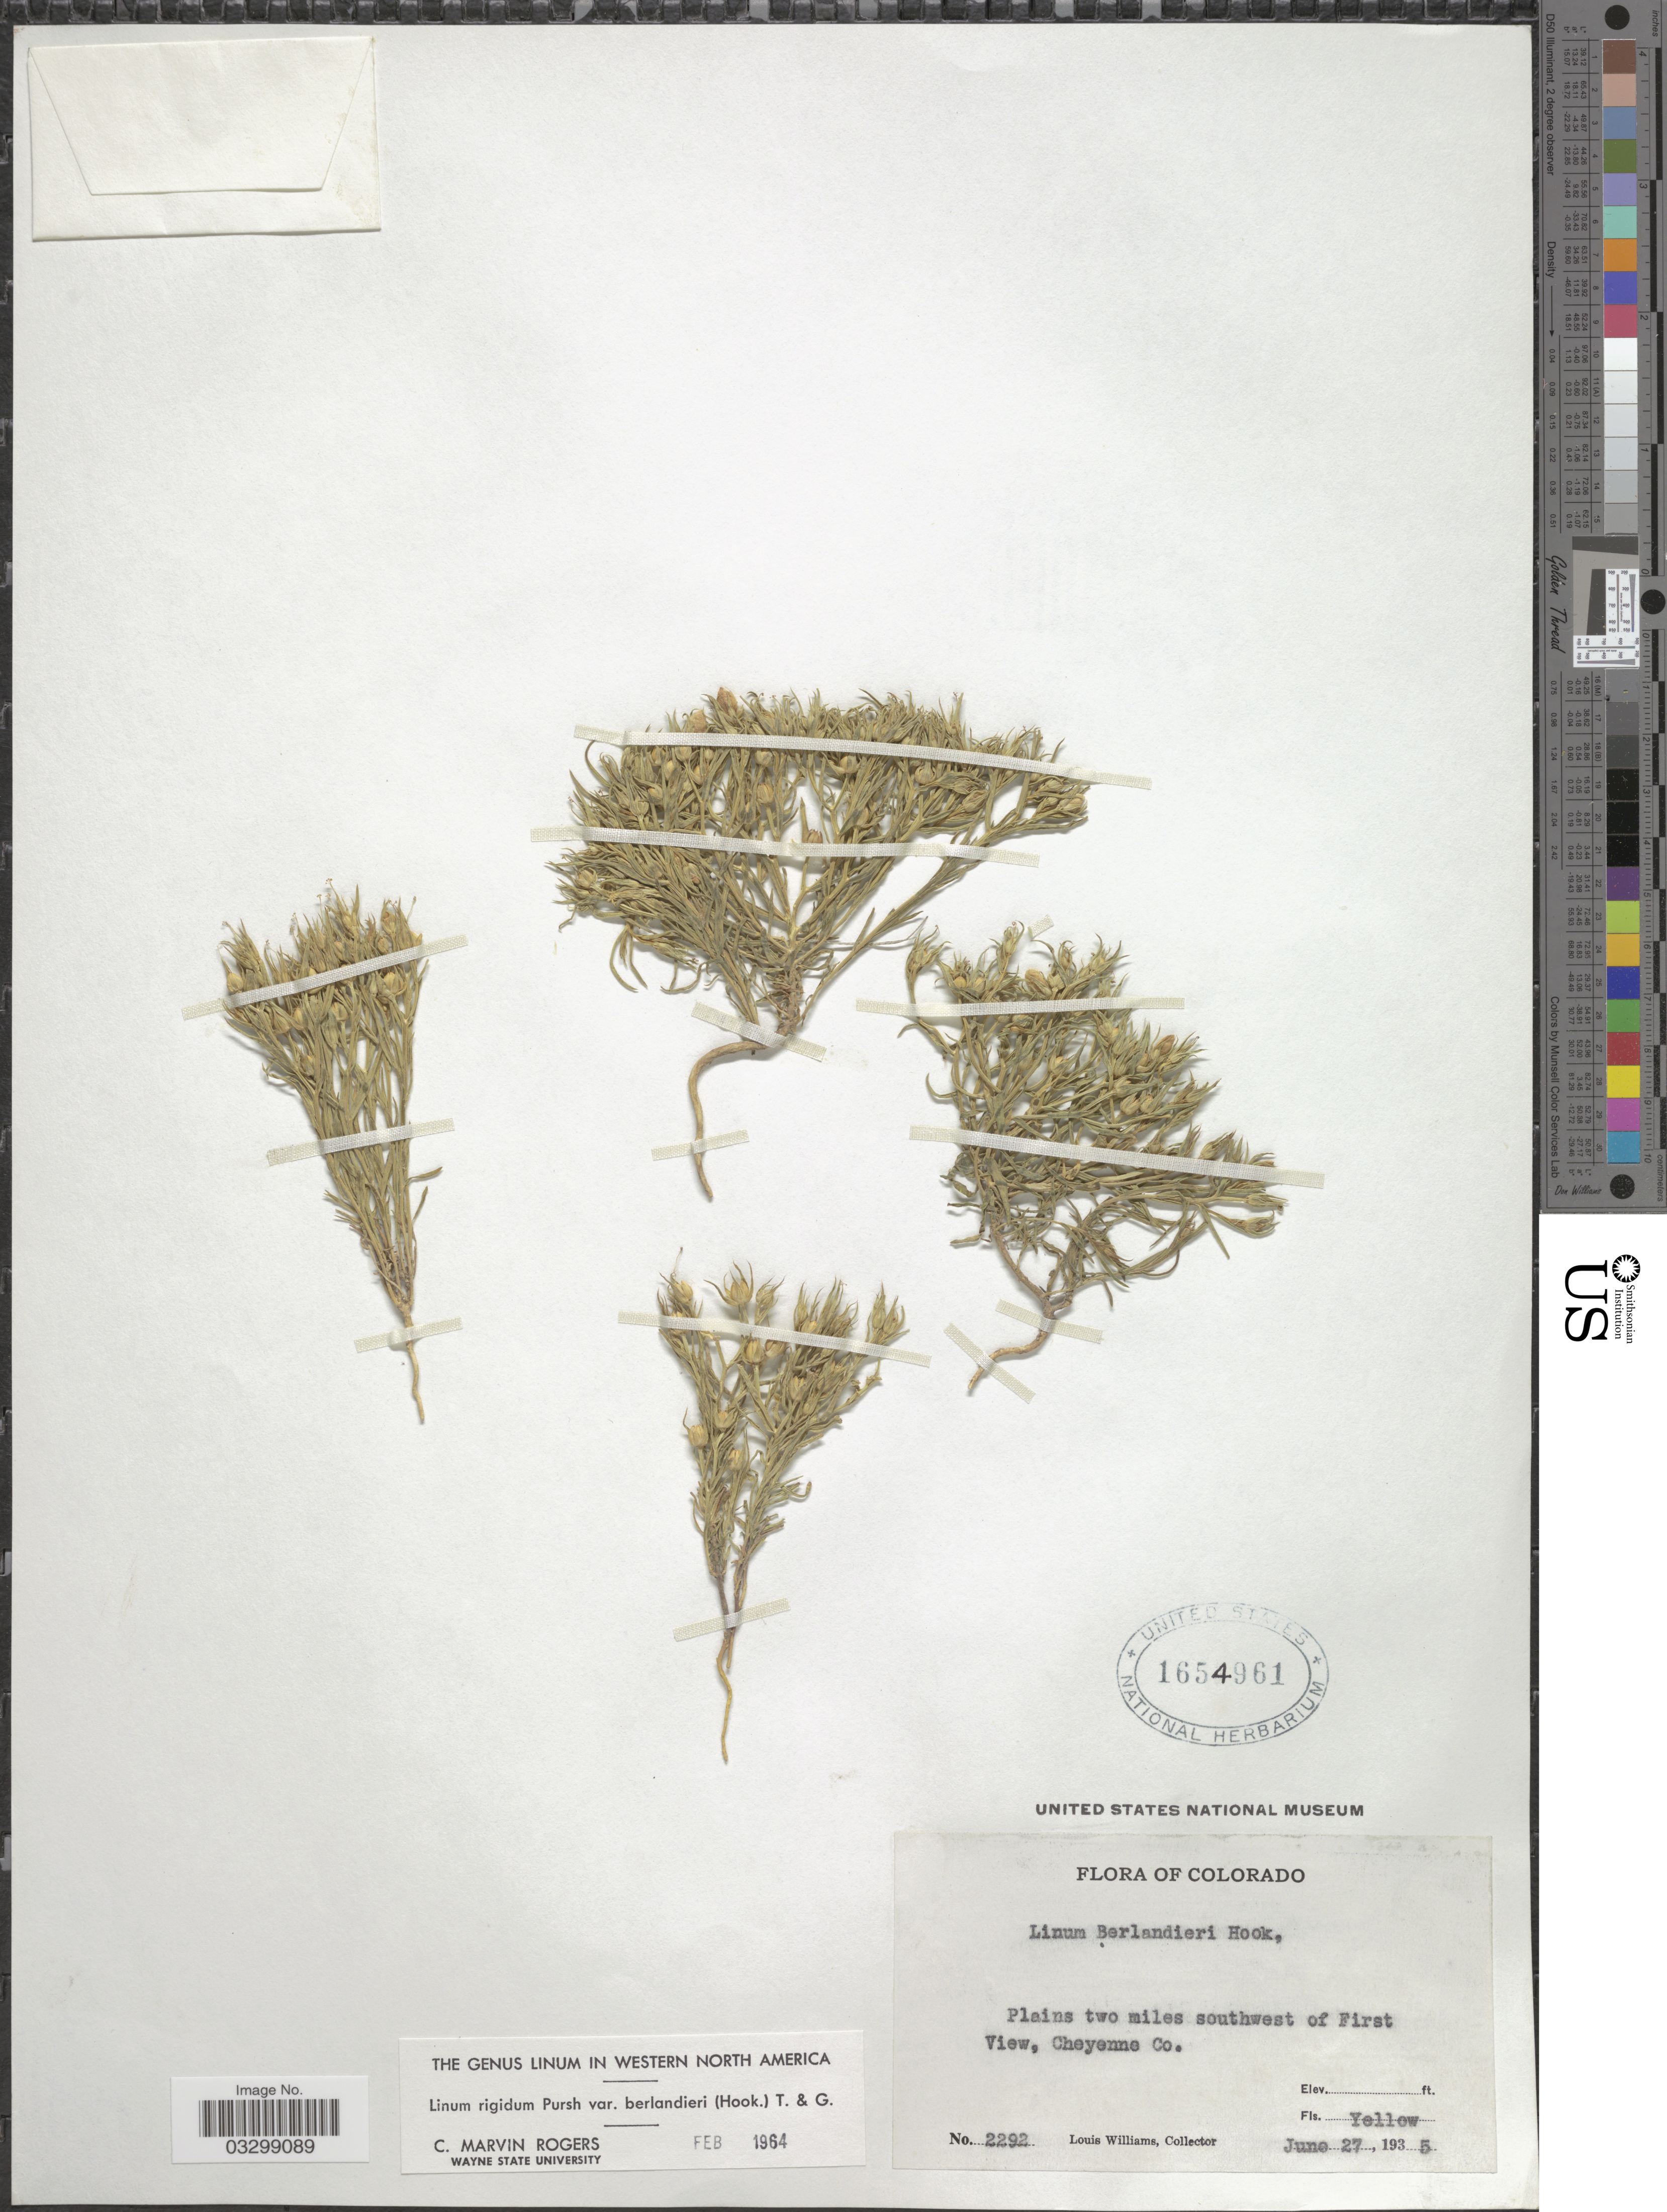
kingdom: Plantae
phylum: Tracheophyta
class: Magnoliopsida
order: Malpighiales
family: Linaceae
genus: Linum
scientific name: Linum rigidum var. berlandieri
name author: Pursh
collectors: L. Williams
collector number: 2292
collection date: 1935-06-27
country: United States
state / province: Colorado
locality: Plains two miles southwest of First View, Cheyenne Co.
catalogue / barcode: US 1654961